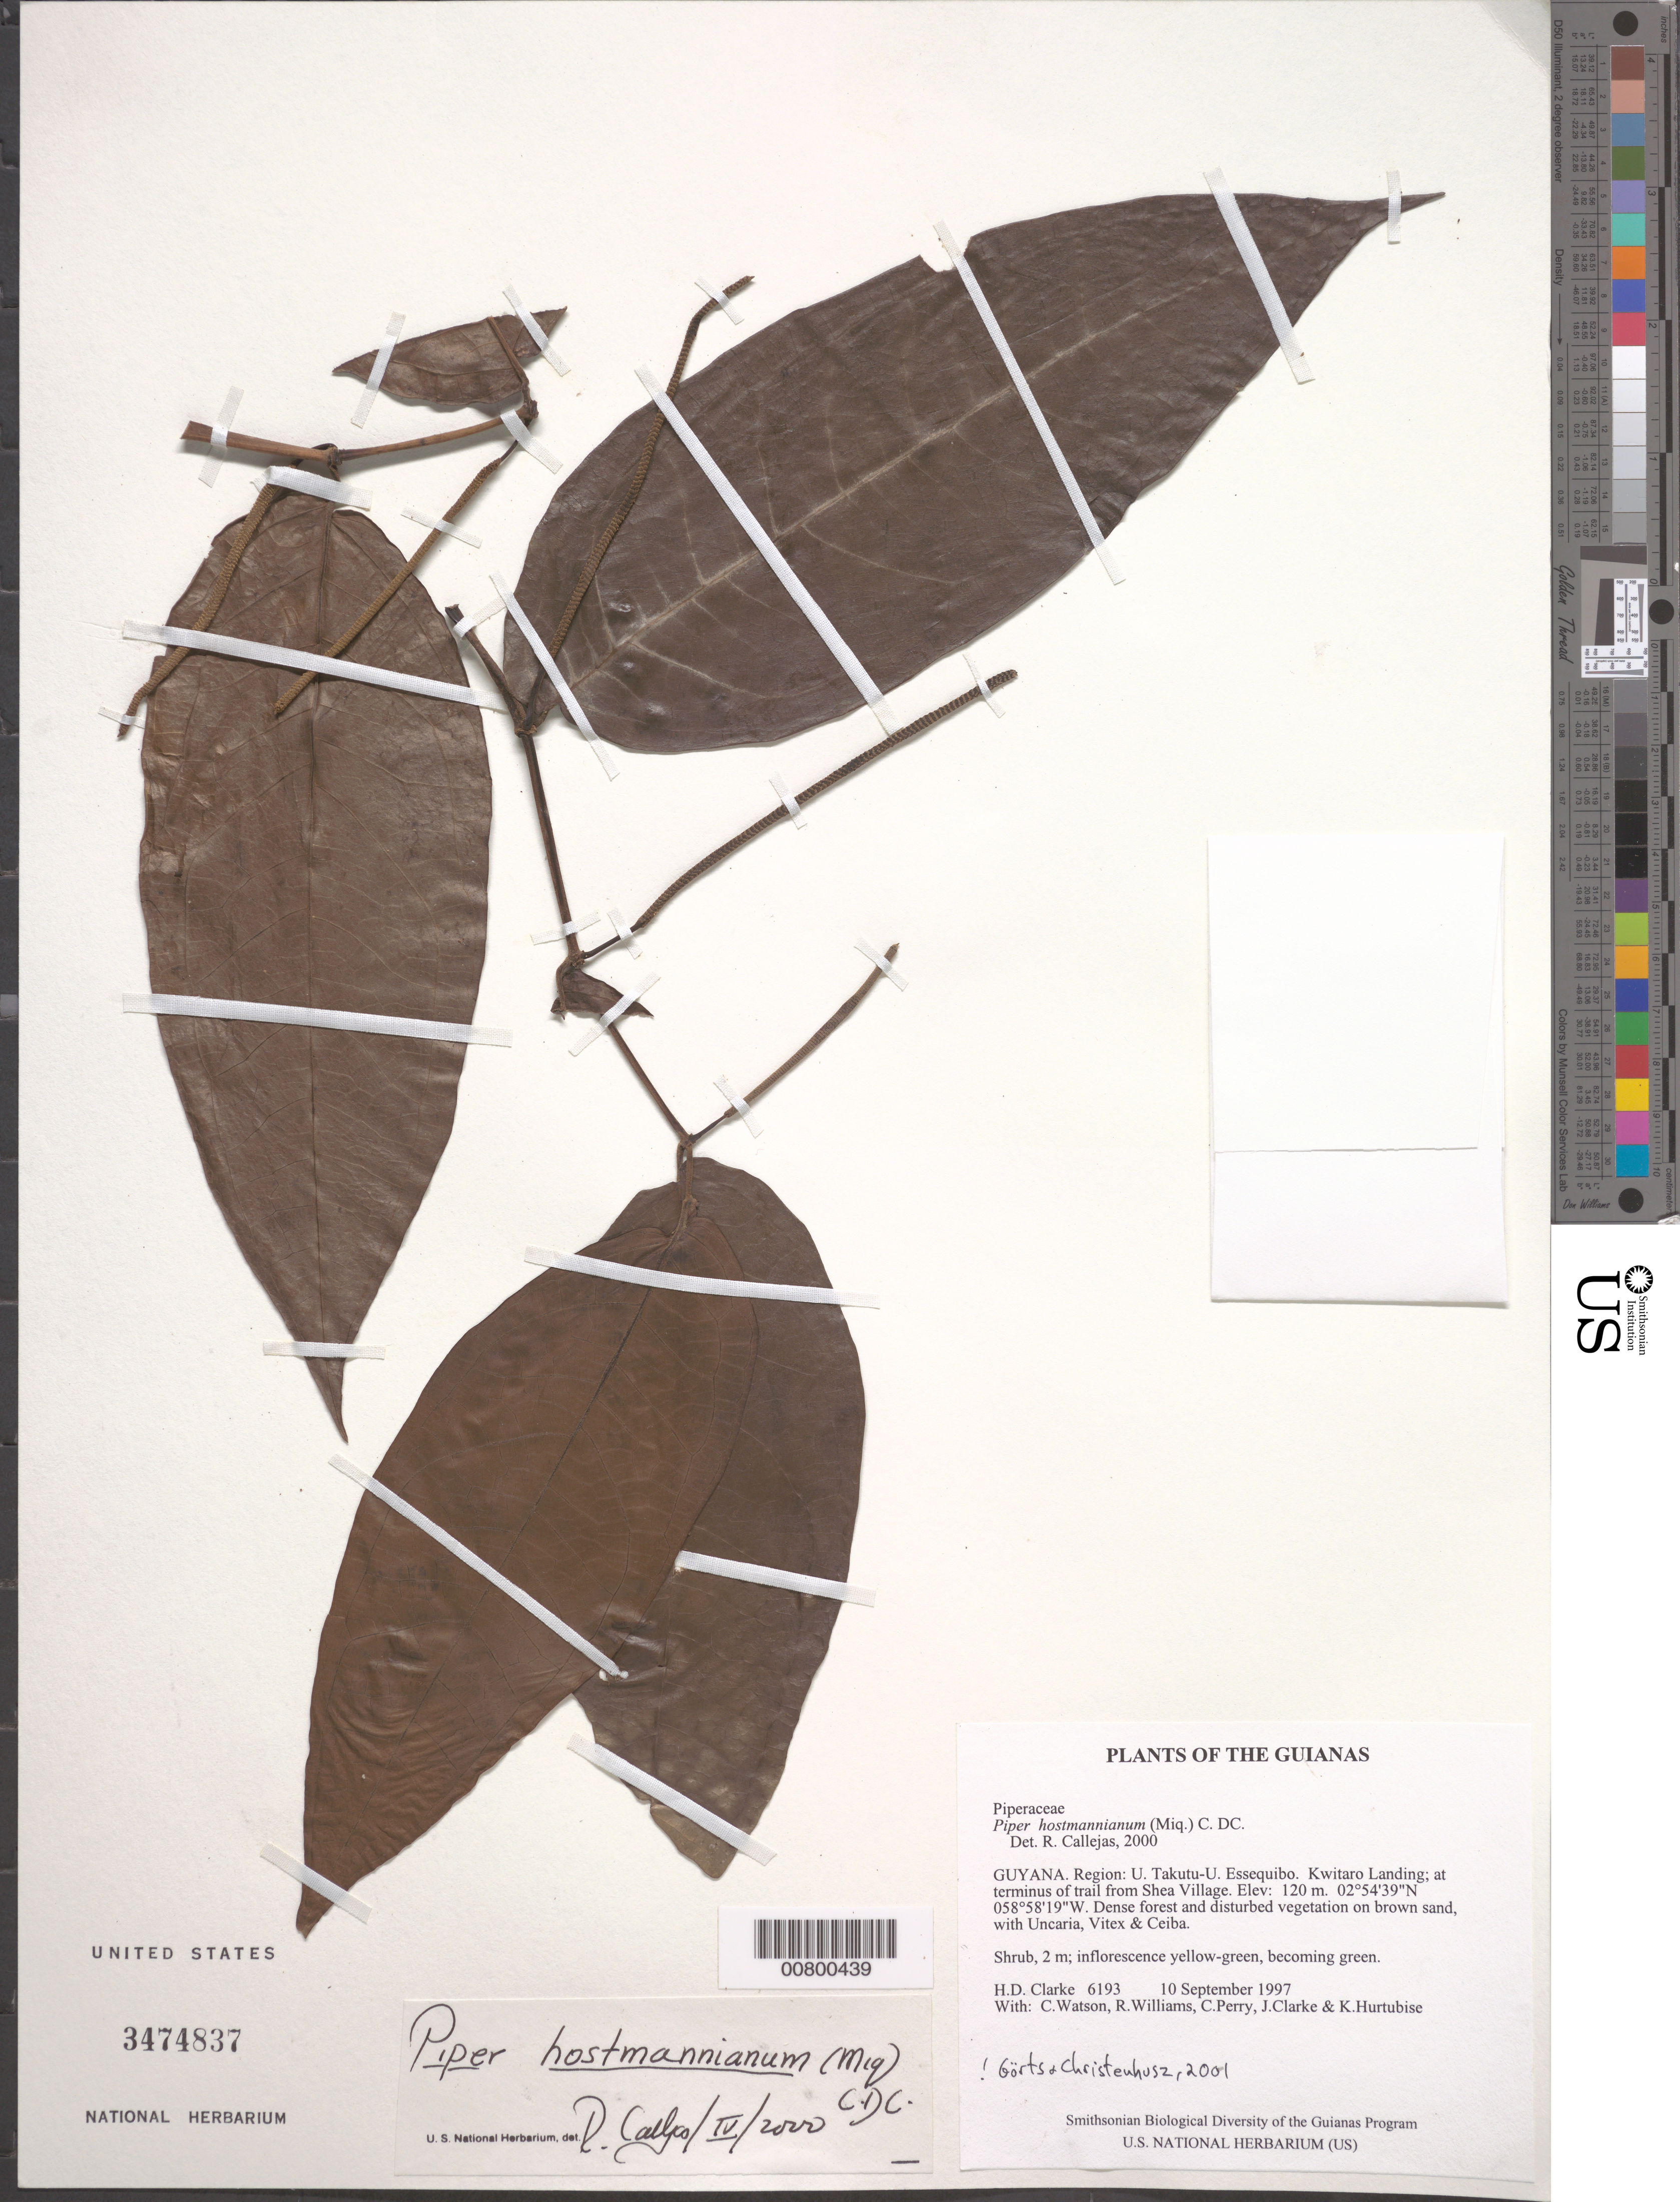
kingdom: Plantae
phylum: Tracheophyta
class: Magnoliopsida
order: Piperales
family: Piperaceae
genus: Piper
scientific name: Piper hostmannianum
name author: (Miq.) C. DC.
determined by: Görts-van Rijn, A. R.; Christenhusz, M. J.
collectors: H. D. Clarke, C. Watson, R. Williams, C. Perry, J. Clarke & K. Hurtubise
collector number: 6193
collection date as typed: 10 September 1997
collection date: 1997-09-10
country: Guyana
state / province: U. Takutu-U. Essequibo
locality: Kwitaro Landing; at terminus of trail from Shea Village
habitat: Dense forest and disturbed vegetation on brown sand, with Uncaria, Vitex & Ceiba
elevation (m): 120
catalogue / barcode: US 3474837